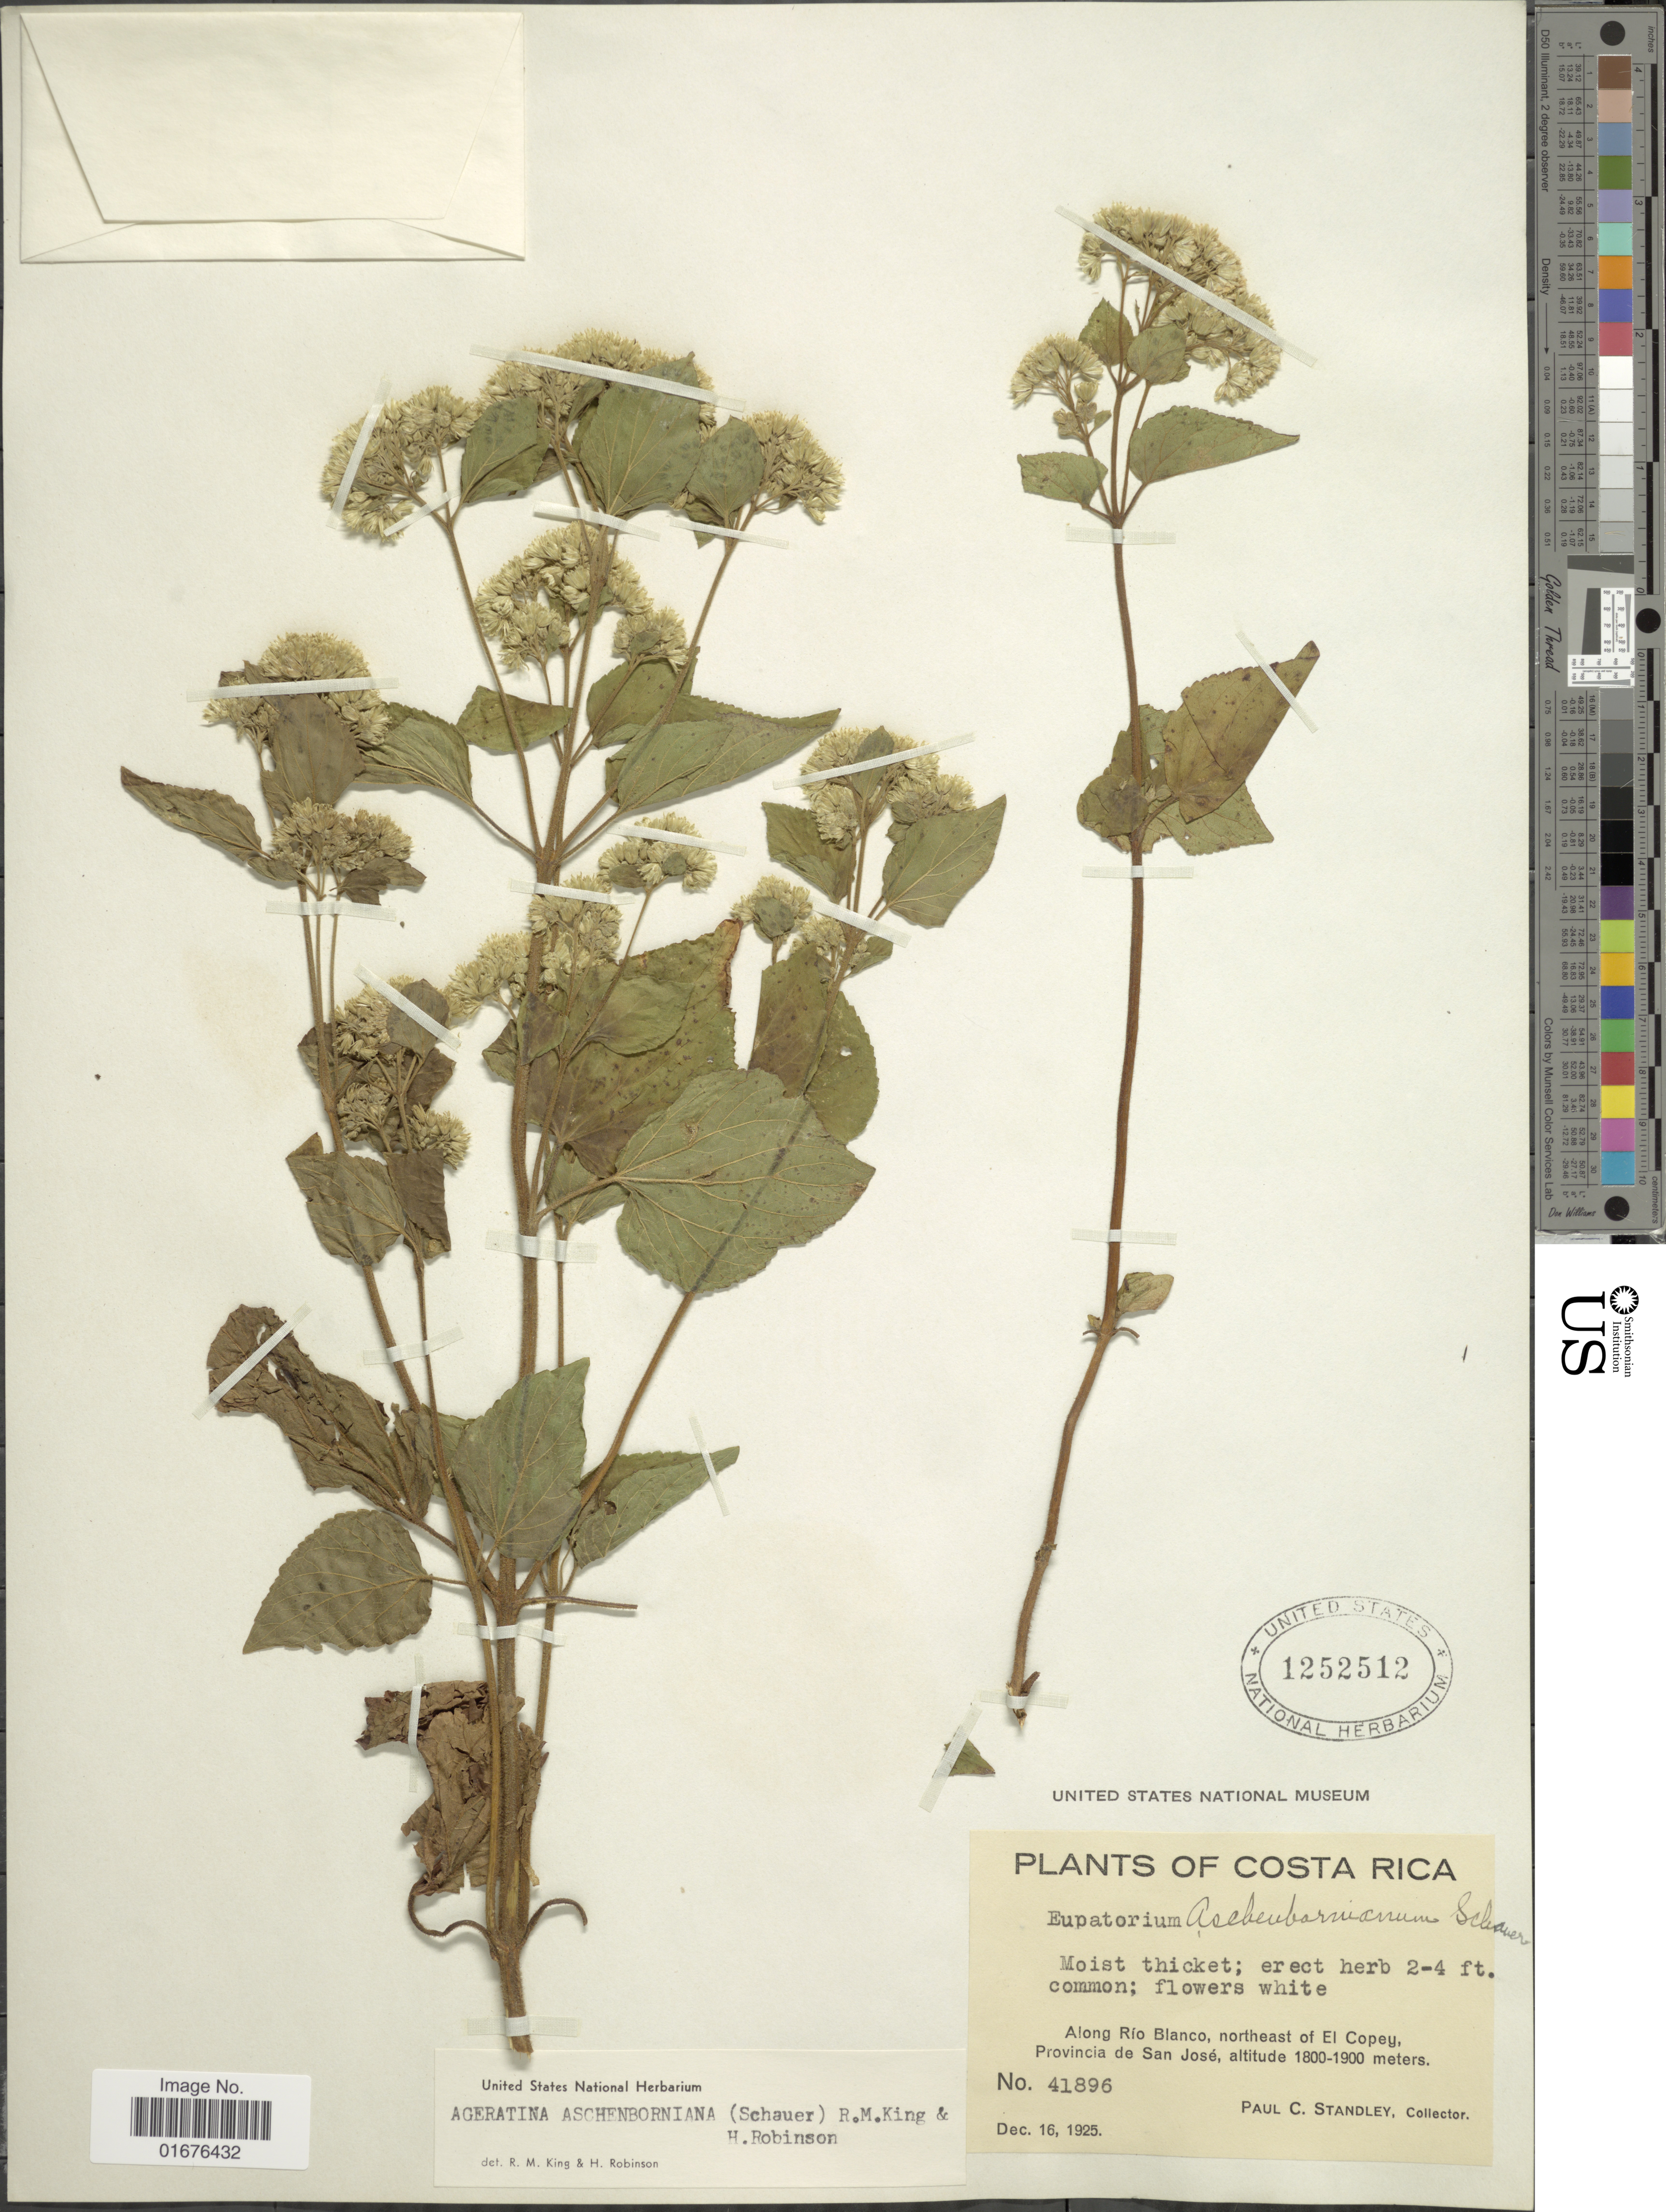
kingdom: Plantae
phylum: Tracheophyta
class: Magnoliopsida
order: Asterales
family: Asteraceae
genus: Ageratina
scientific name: Ageratina pichinchensis var. bustamenta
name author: (DC.) R.M. King & H. Rob.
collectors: P. C. Standley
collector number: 41896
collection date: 1925-12-16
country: Costa Rica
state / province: San José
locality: Moist thicket, along Río Blanco, northeast of El Copey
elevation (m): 1800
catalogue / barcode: US 1252512